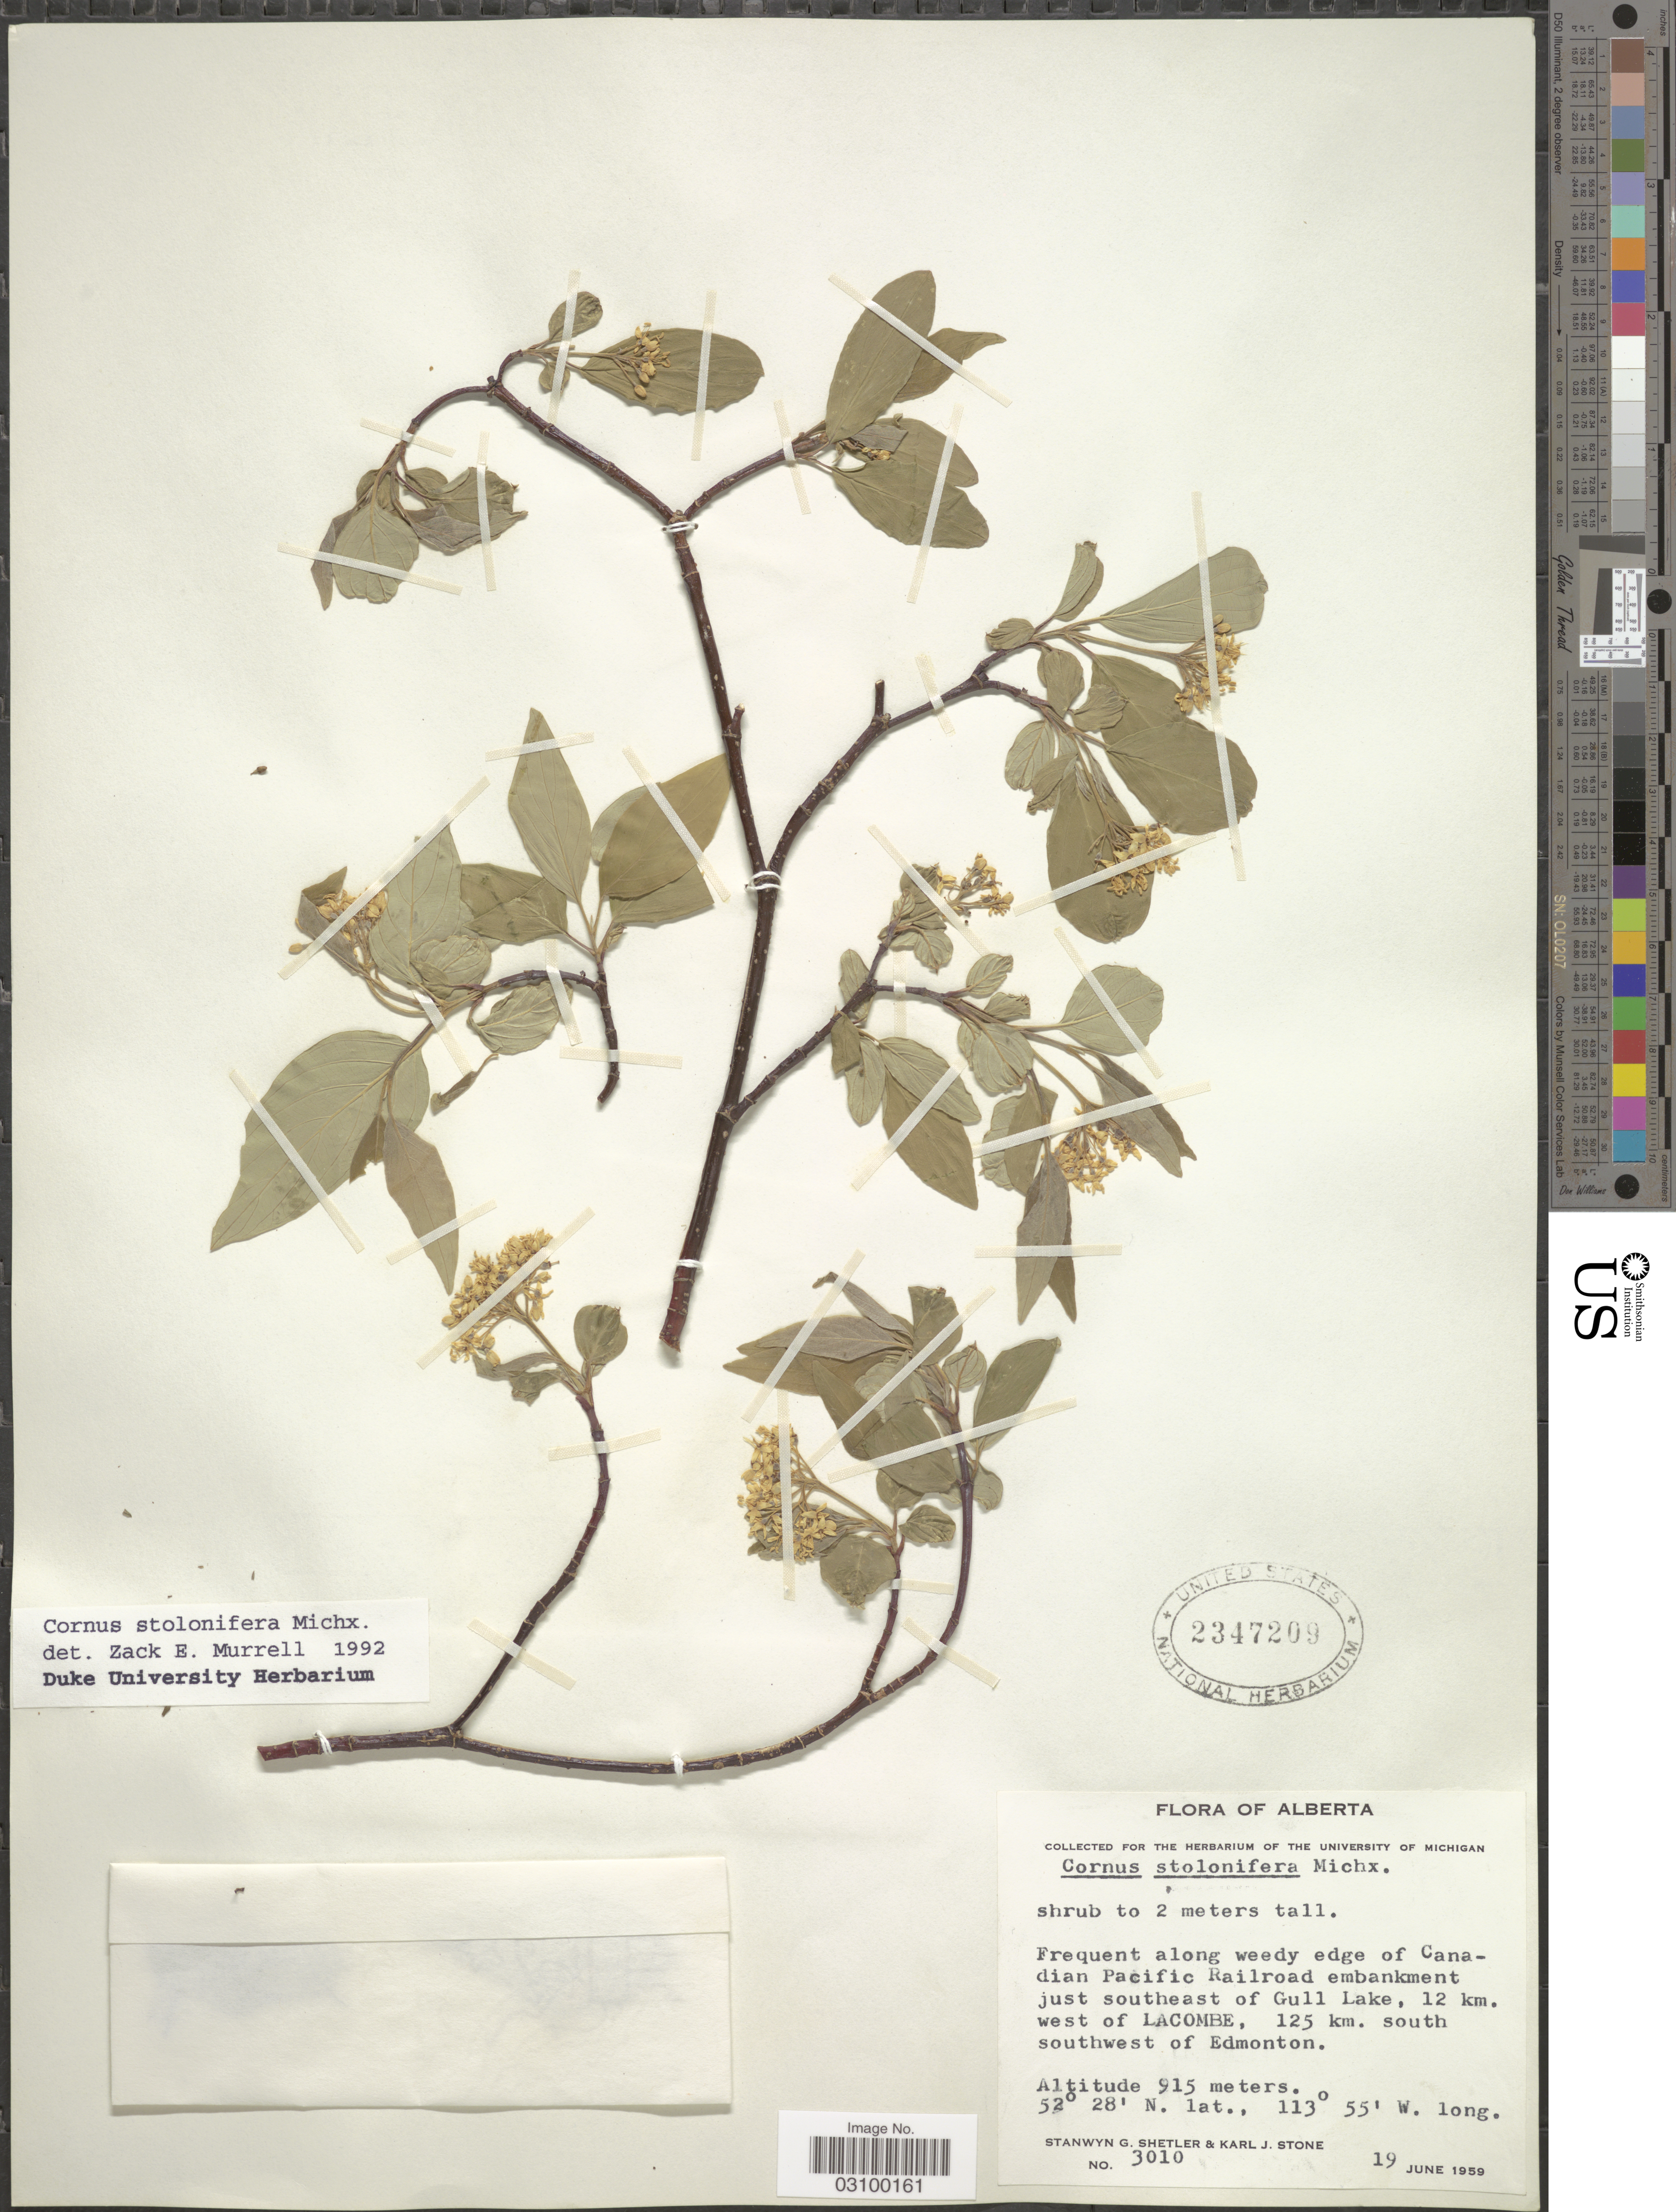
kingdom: Plantae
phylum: Tracheophyta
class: Magnoliopsida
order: Cornales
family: Cornaceae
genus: Cornus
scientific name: Cornus sericea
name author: L.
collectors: S. Shetler & K. J. Stone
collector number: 3010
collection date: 1959-06-19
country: Canada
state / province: Alberta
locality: Along weedy edge of Canadian Pacific Railroad embankment just southeast of Gull Lake, 12 km. west of Lacombe, 125 km. south southwest of Edmonton.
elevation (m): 915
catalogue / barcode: US 2347209